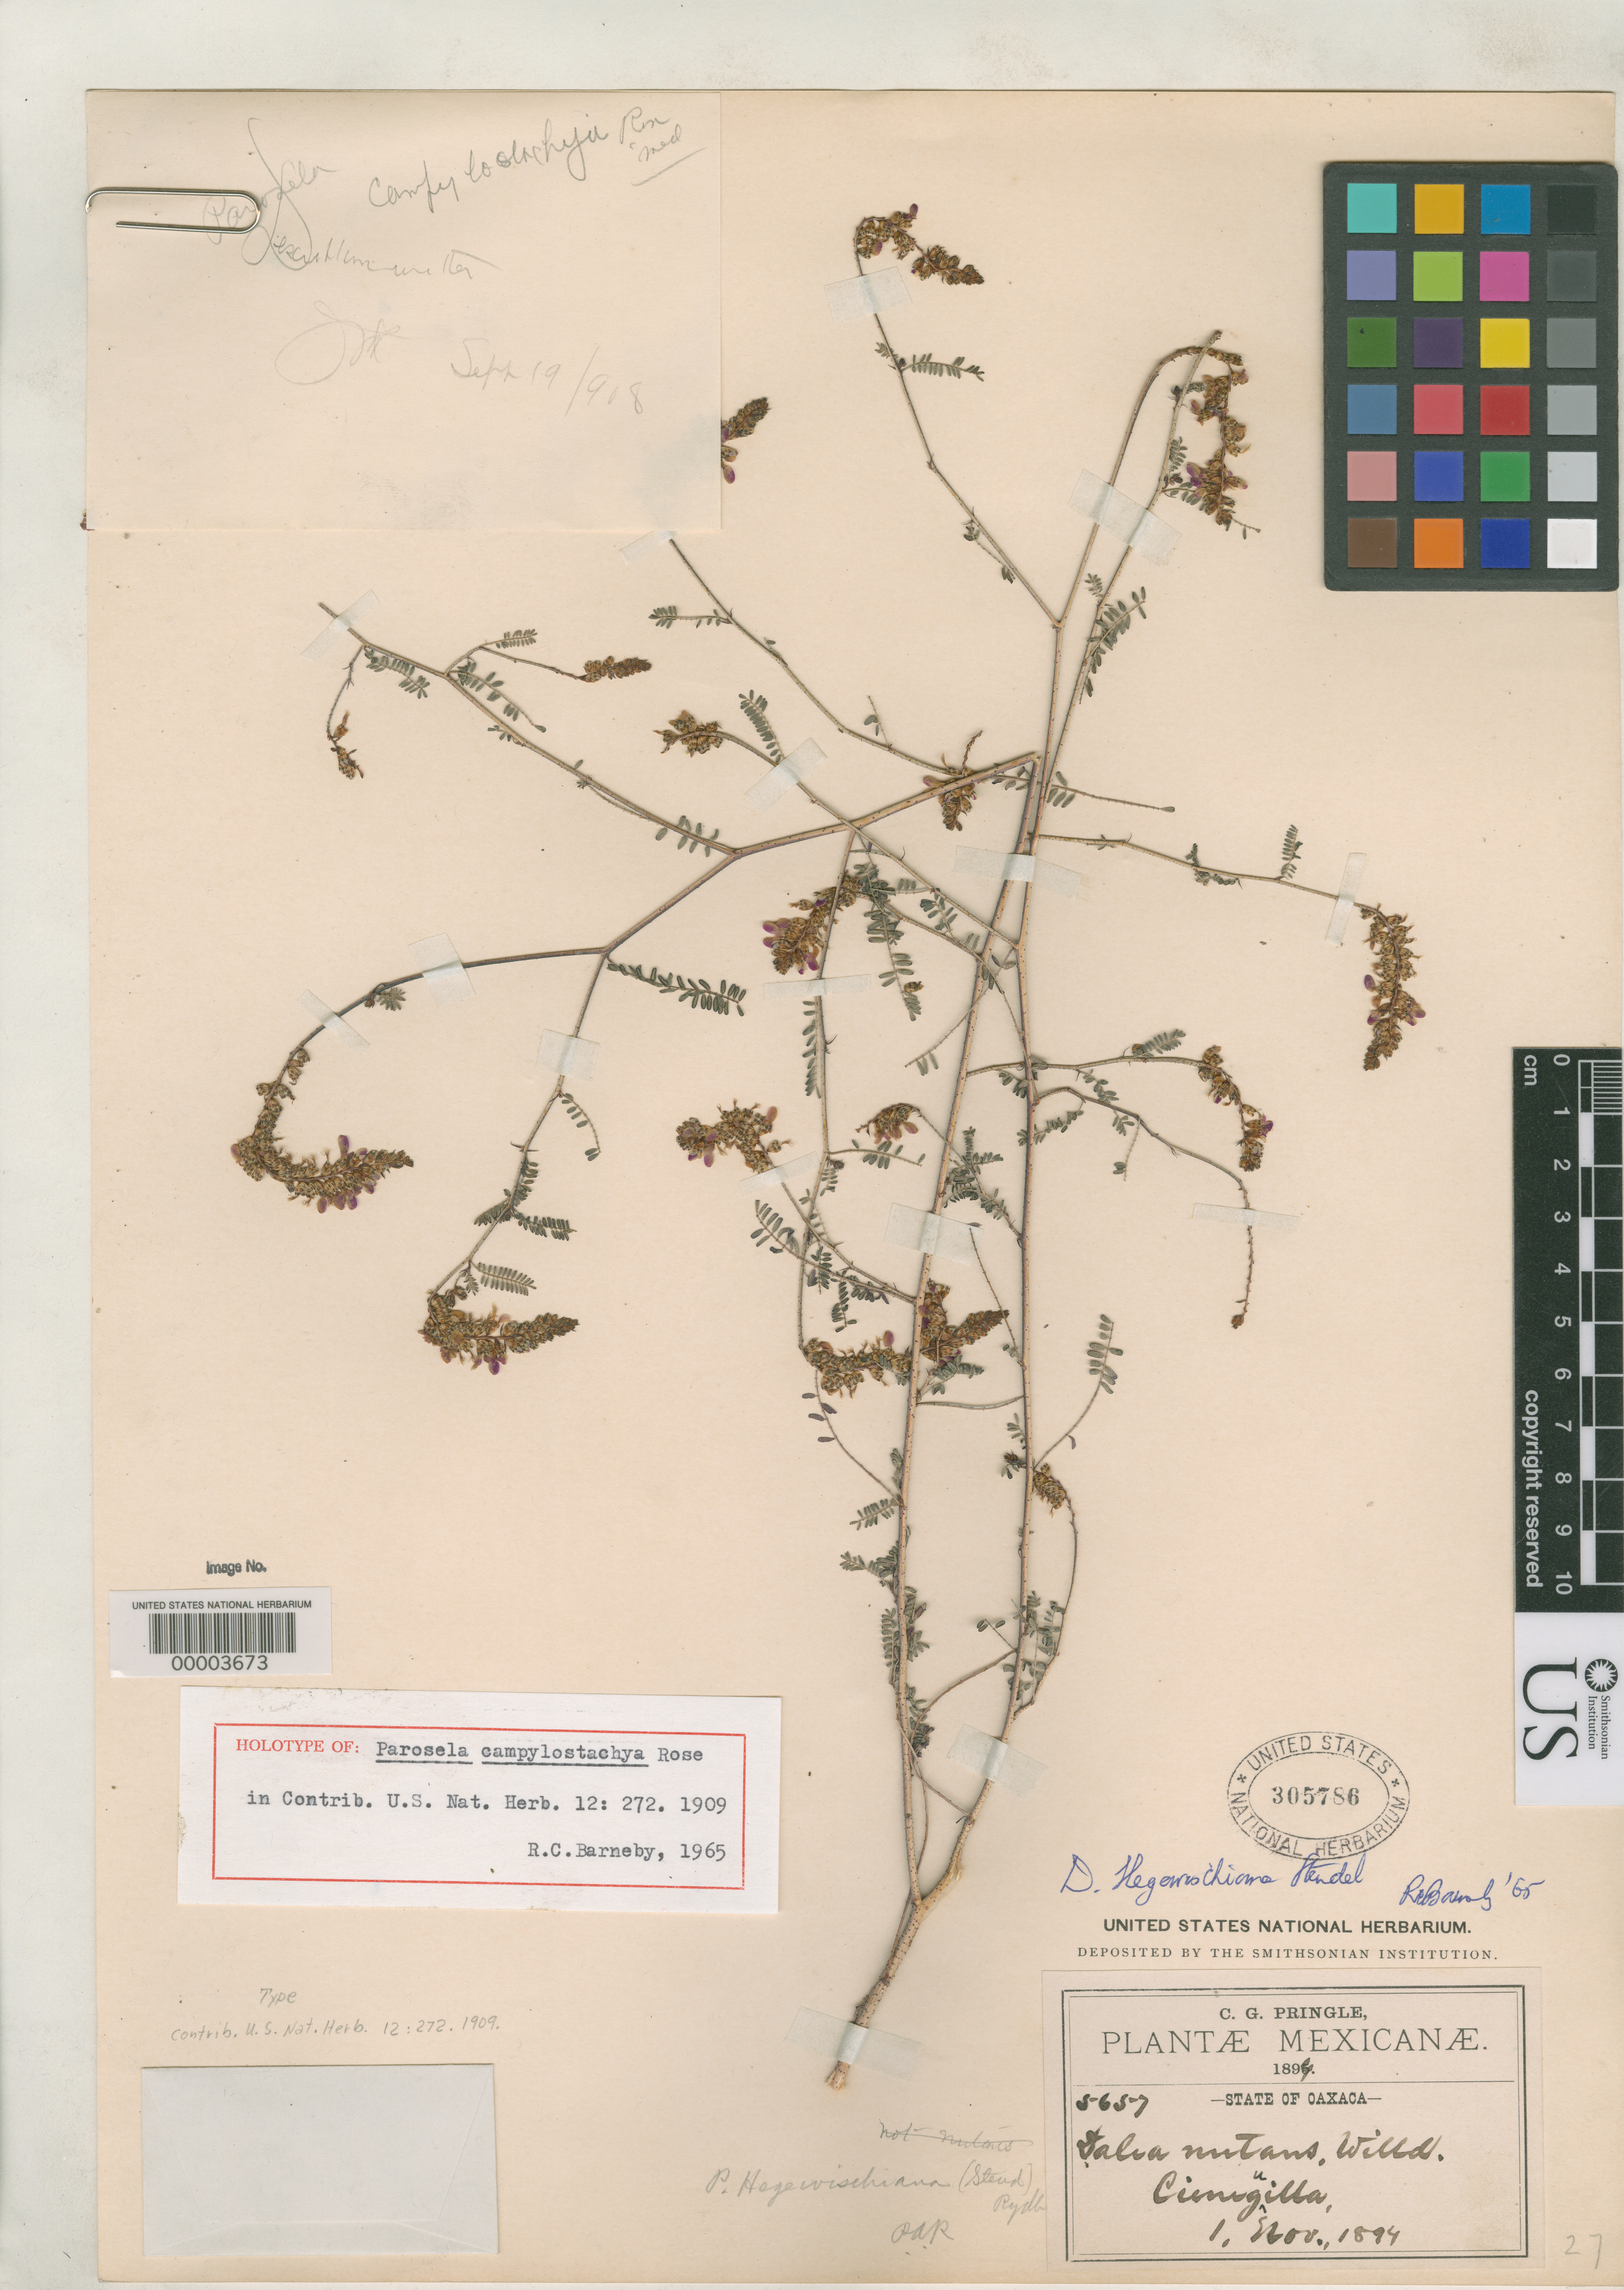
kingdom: Plantae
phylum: Tracheophyta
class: Magnoliopsida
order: Fabales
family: Fabaceae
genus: Parosela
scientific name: Parosela campylostachya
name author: Rose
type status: Holotype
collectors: C. G. Pringle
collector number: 5657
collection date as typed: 01 Nov 1894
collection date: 1894-11-01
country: Mexico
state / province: Oaxaca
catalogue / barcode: US 305786